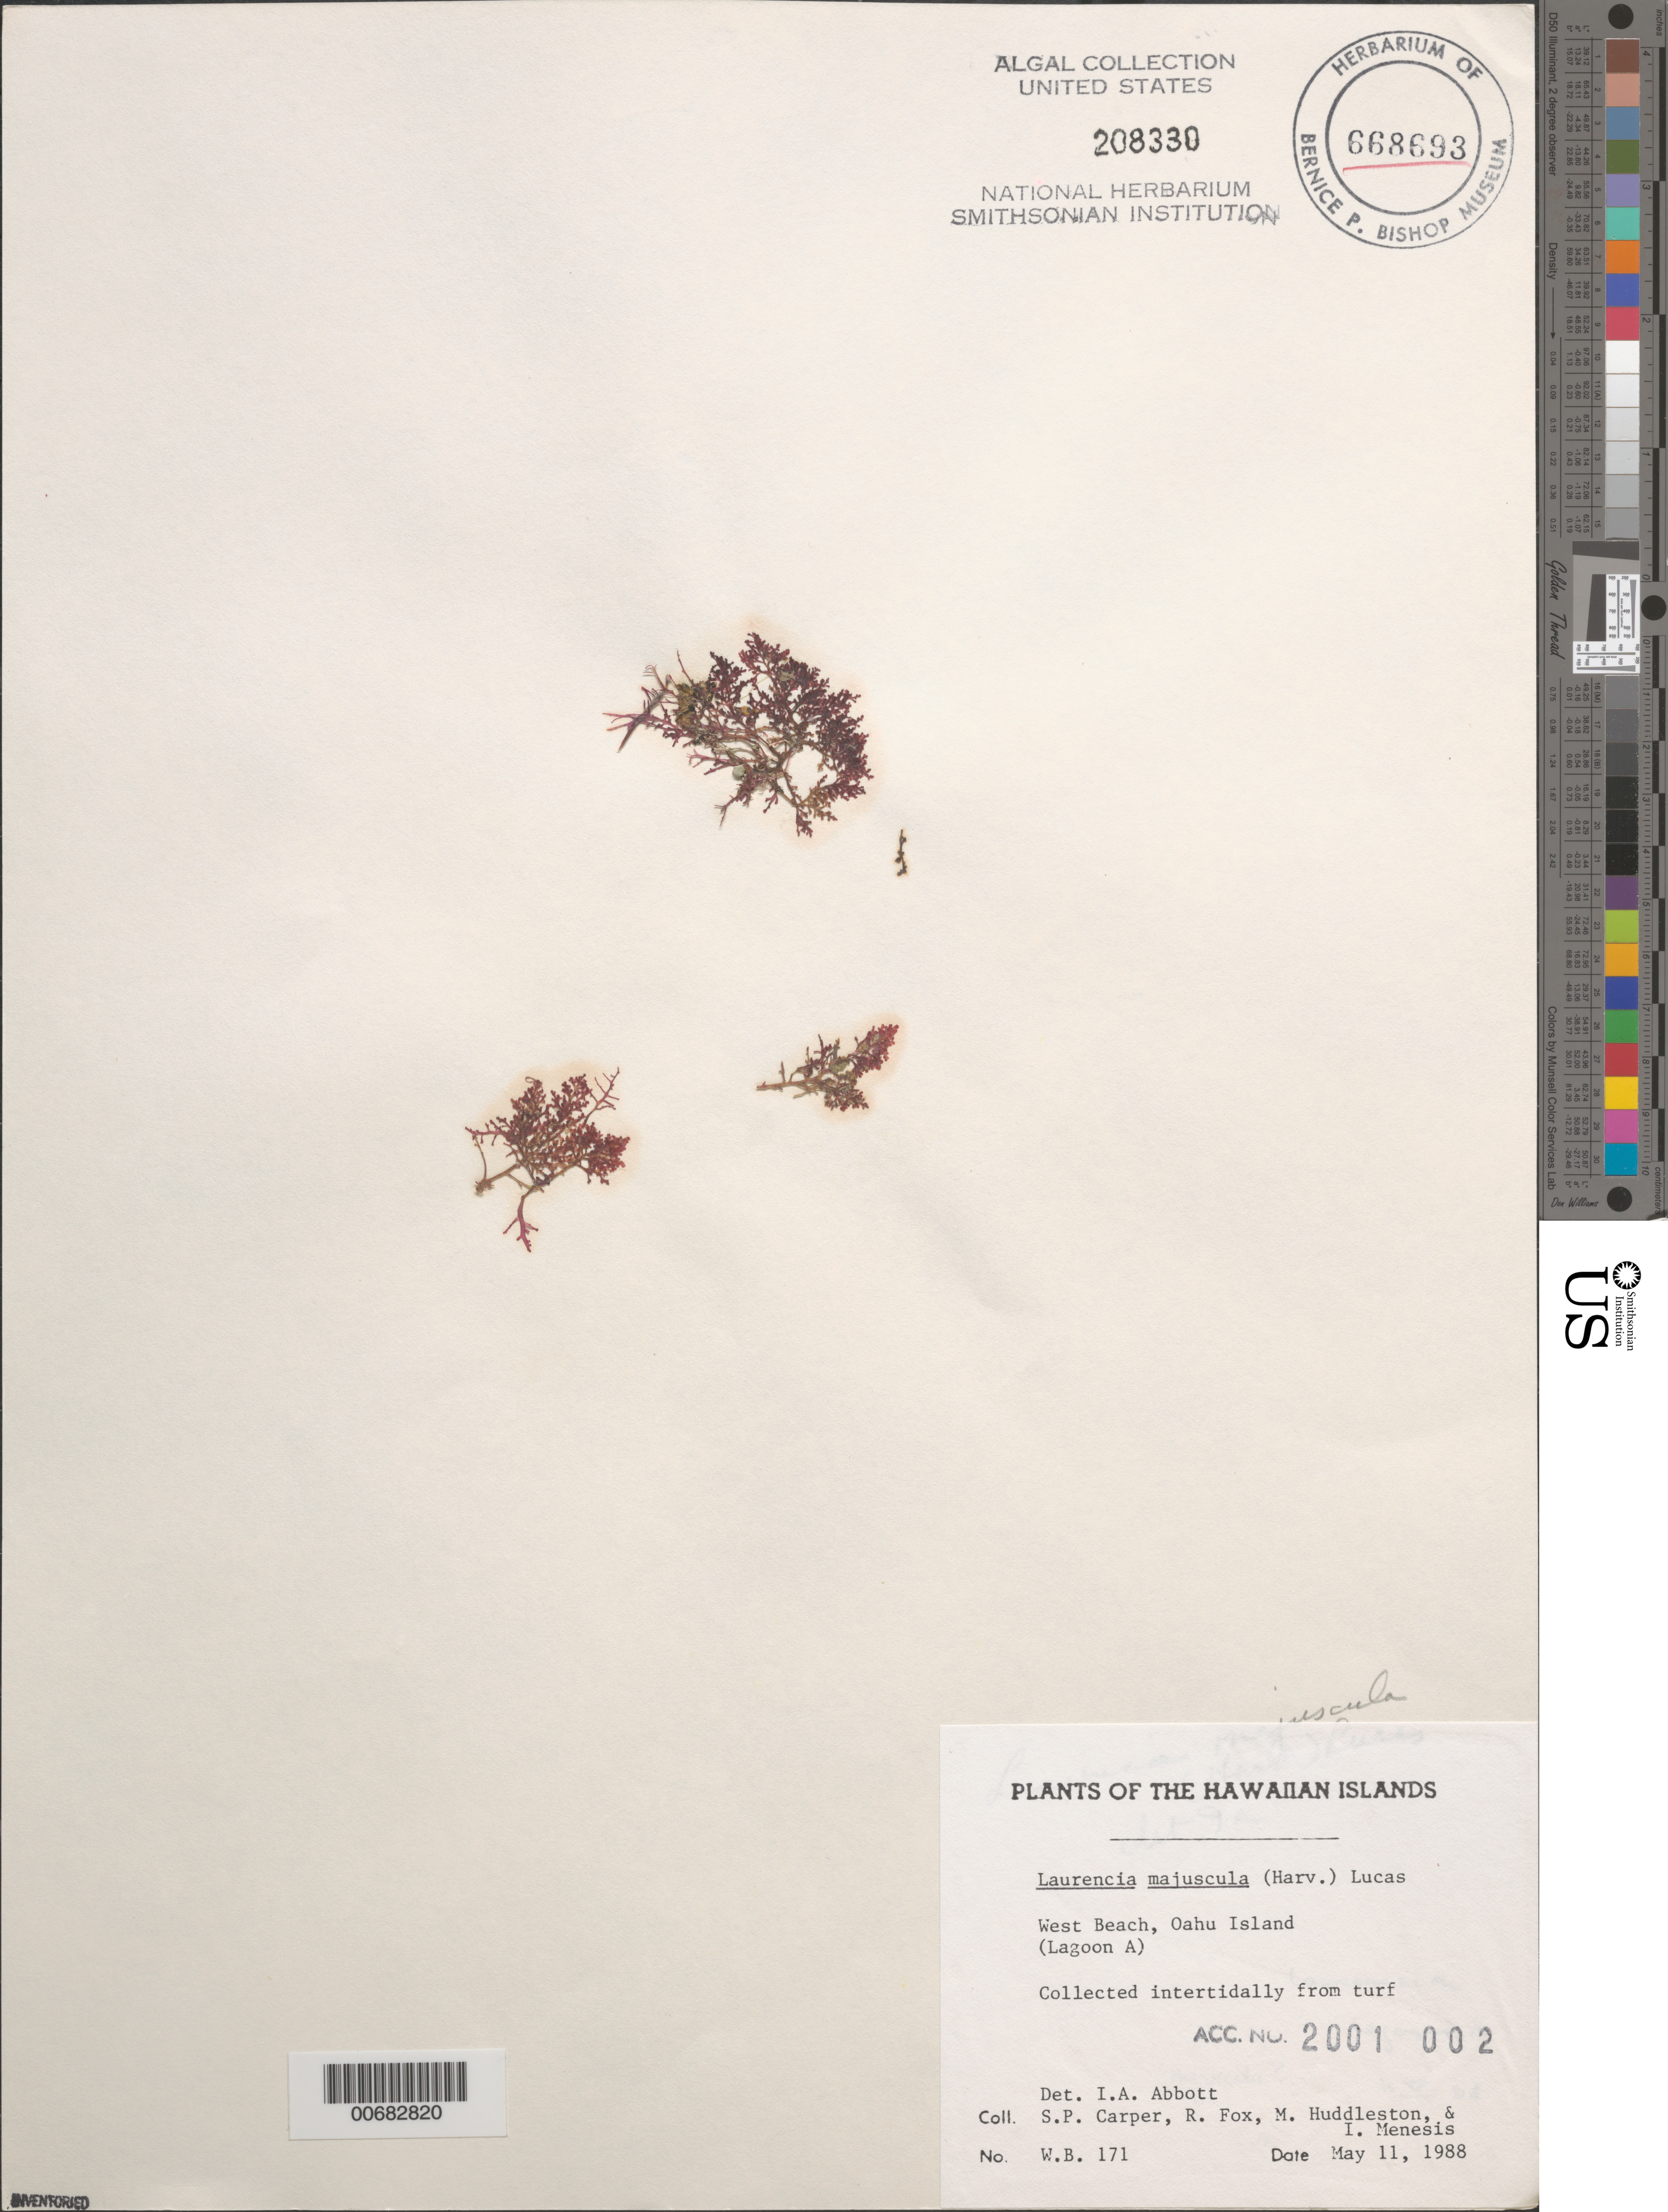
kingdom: Plantae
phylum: Rhodophyta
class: Florideophyceae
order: Ceramiales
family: Rhodomelaceae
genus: Laurencia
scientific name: Laurencia dendroidea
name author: J. Agardh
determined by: Algae name updating Project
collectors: S. Carper, R. Fox, M. Huddleston & I. Menesis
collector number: WB 171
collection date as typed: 11 May 1988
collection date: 1988-05-11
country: United States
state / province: Hawaii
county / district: Honolulu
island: Oahu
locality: West Beach (Lagoon A)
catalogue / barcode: US 208330